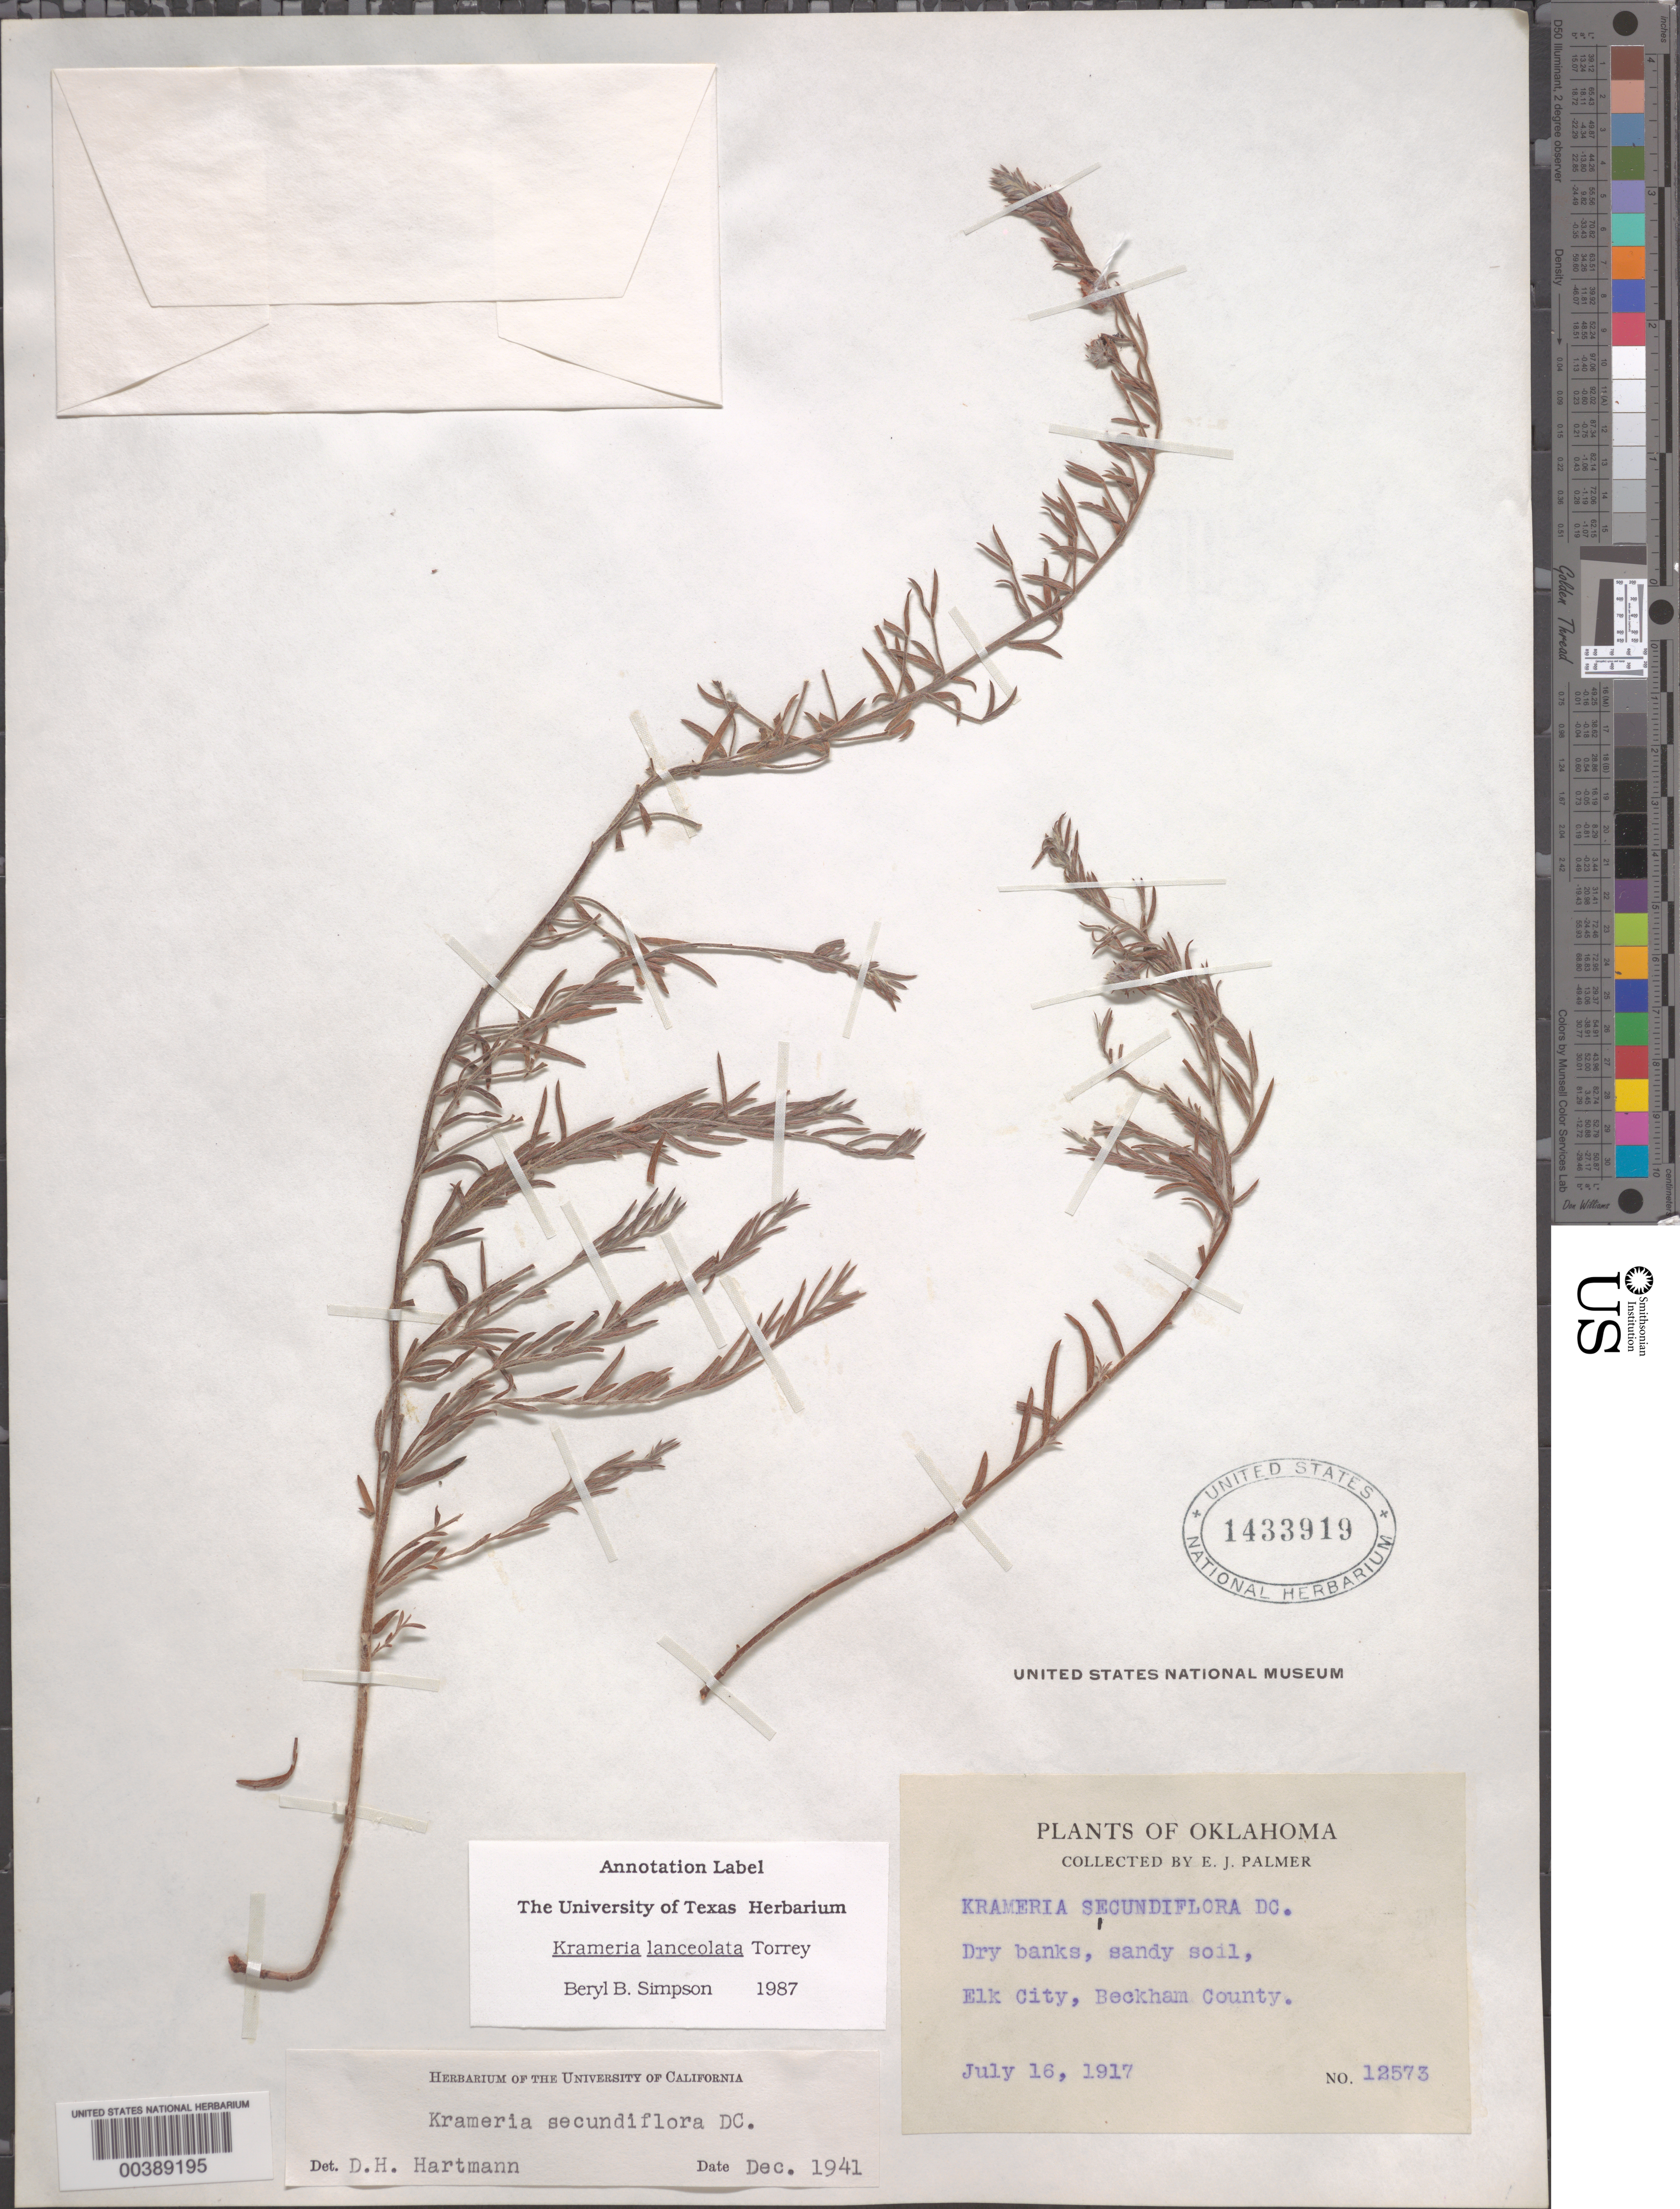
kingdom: Plantae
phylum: Tracheophyta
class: Magnoliopsida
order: Zygophyllales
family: Krameriaceae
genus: Krameria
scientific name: Krameria lanceolata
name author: Torr.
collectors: E. J. Palmer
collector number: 12573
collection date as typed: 16 Jul 1917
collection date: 1917-07-16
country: United States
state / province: Oklahoma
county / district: Beckham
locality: Elk city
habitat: Dry banks, sandy soil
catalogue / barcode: US 1433919